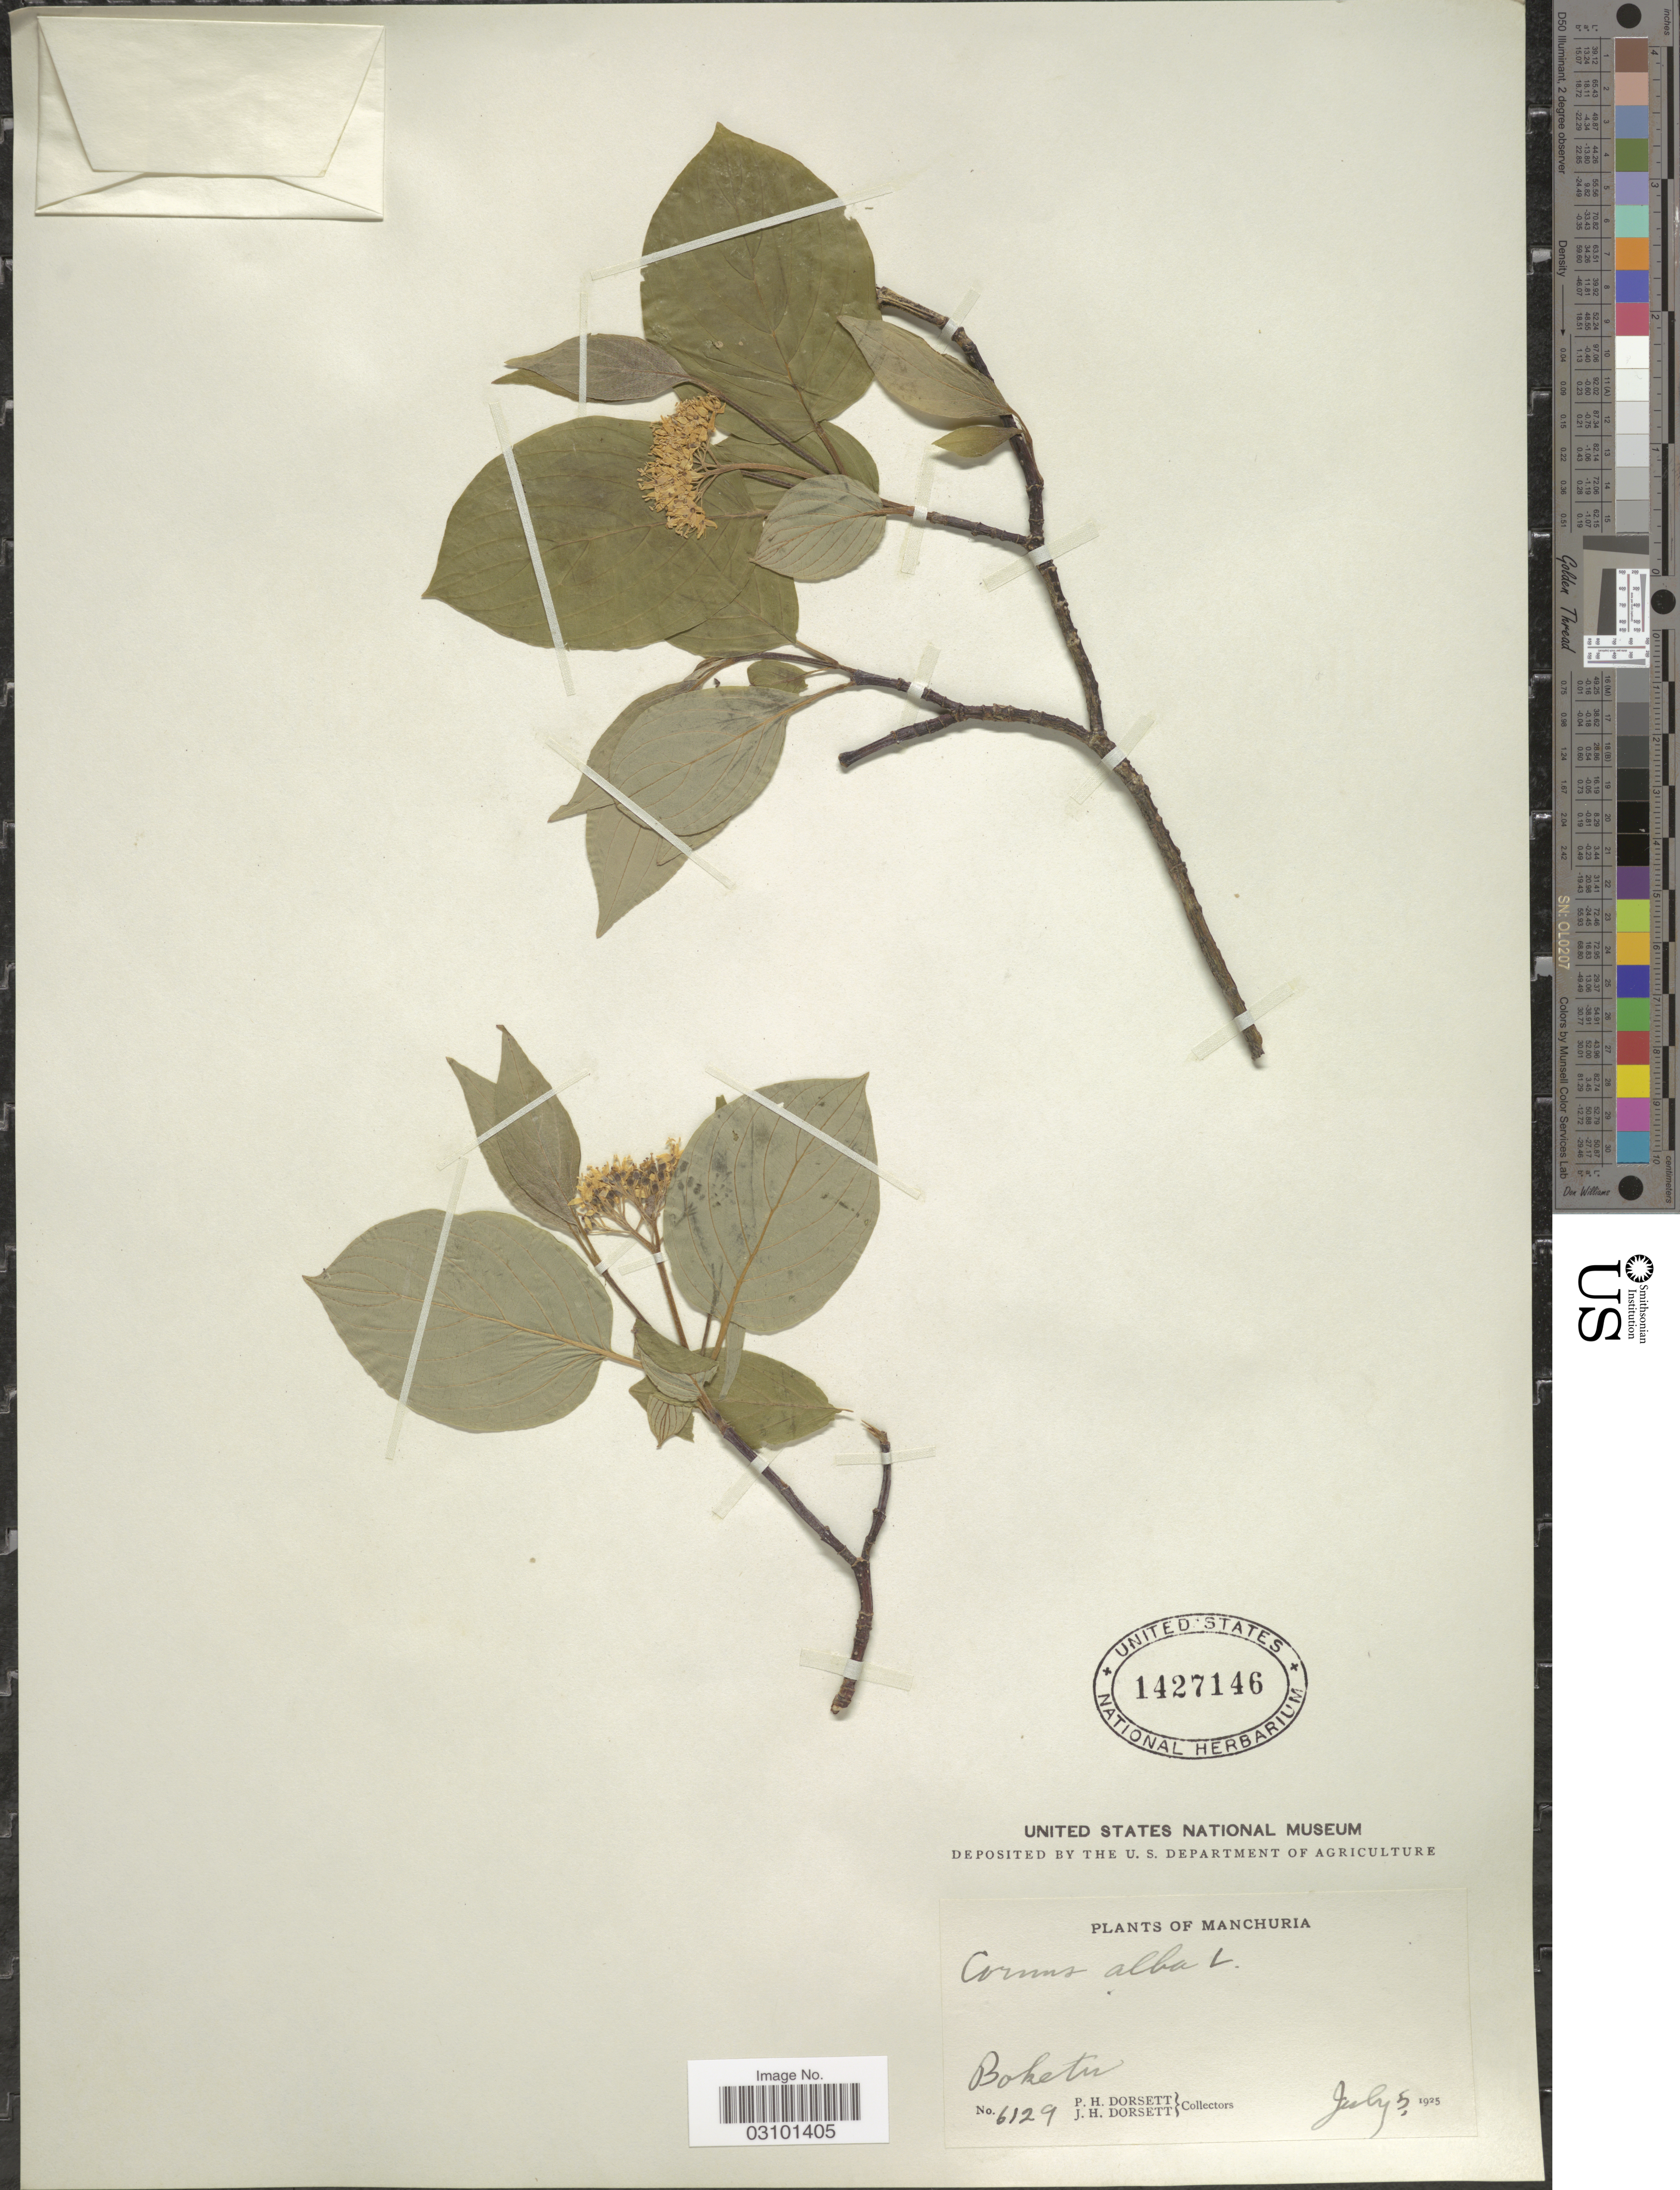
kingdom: Plantae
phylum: Tracheophyta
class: Magnoliopsida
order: Cornales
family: Cornaceae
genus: Cornus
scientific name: Cornus alba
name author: L.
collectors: P. H. Dorsett & J. Dorsett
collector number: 6129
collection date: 1925-07-05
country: China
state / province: Nei Monggol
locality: Manchuria. Boketu.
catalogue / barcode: US 1427146